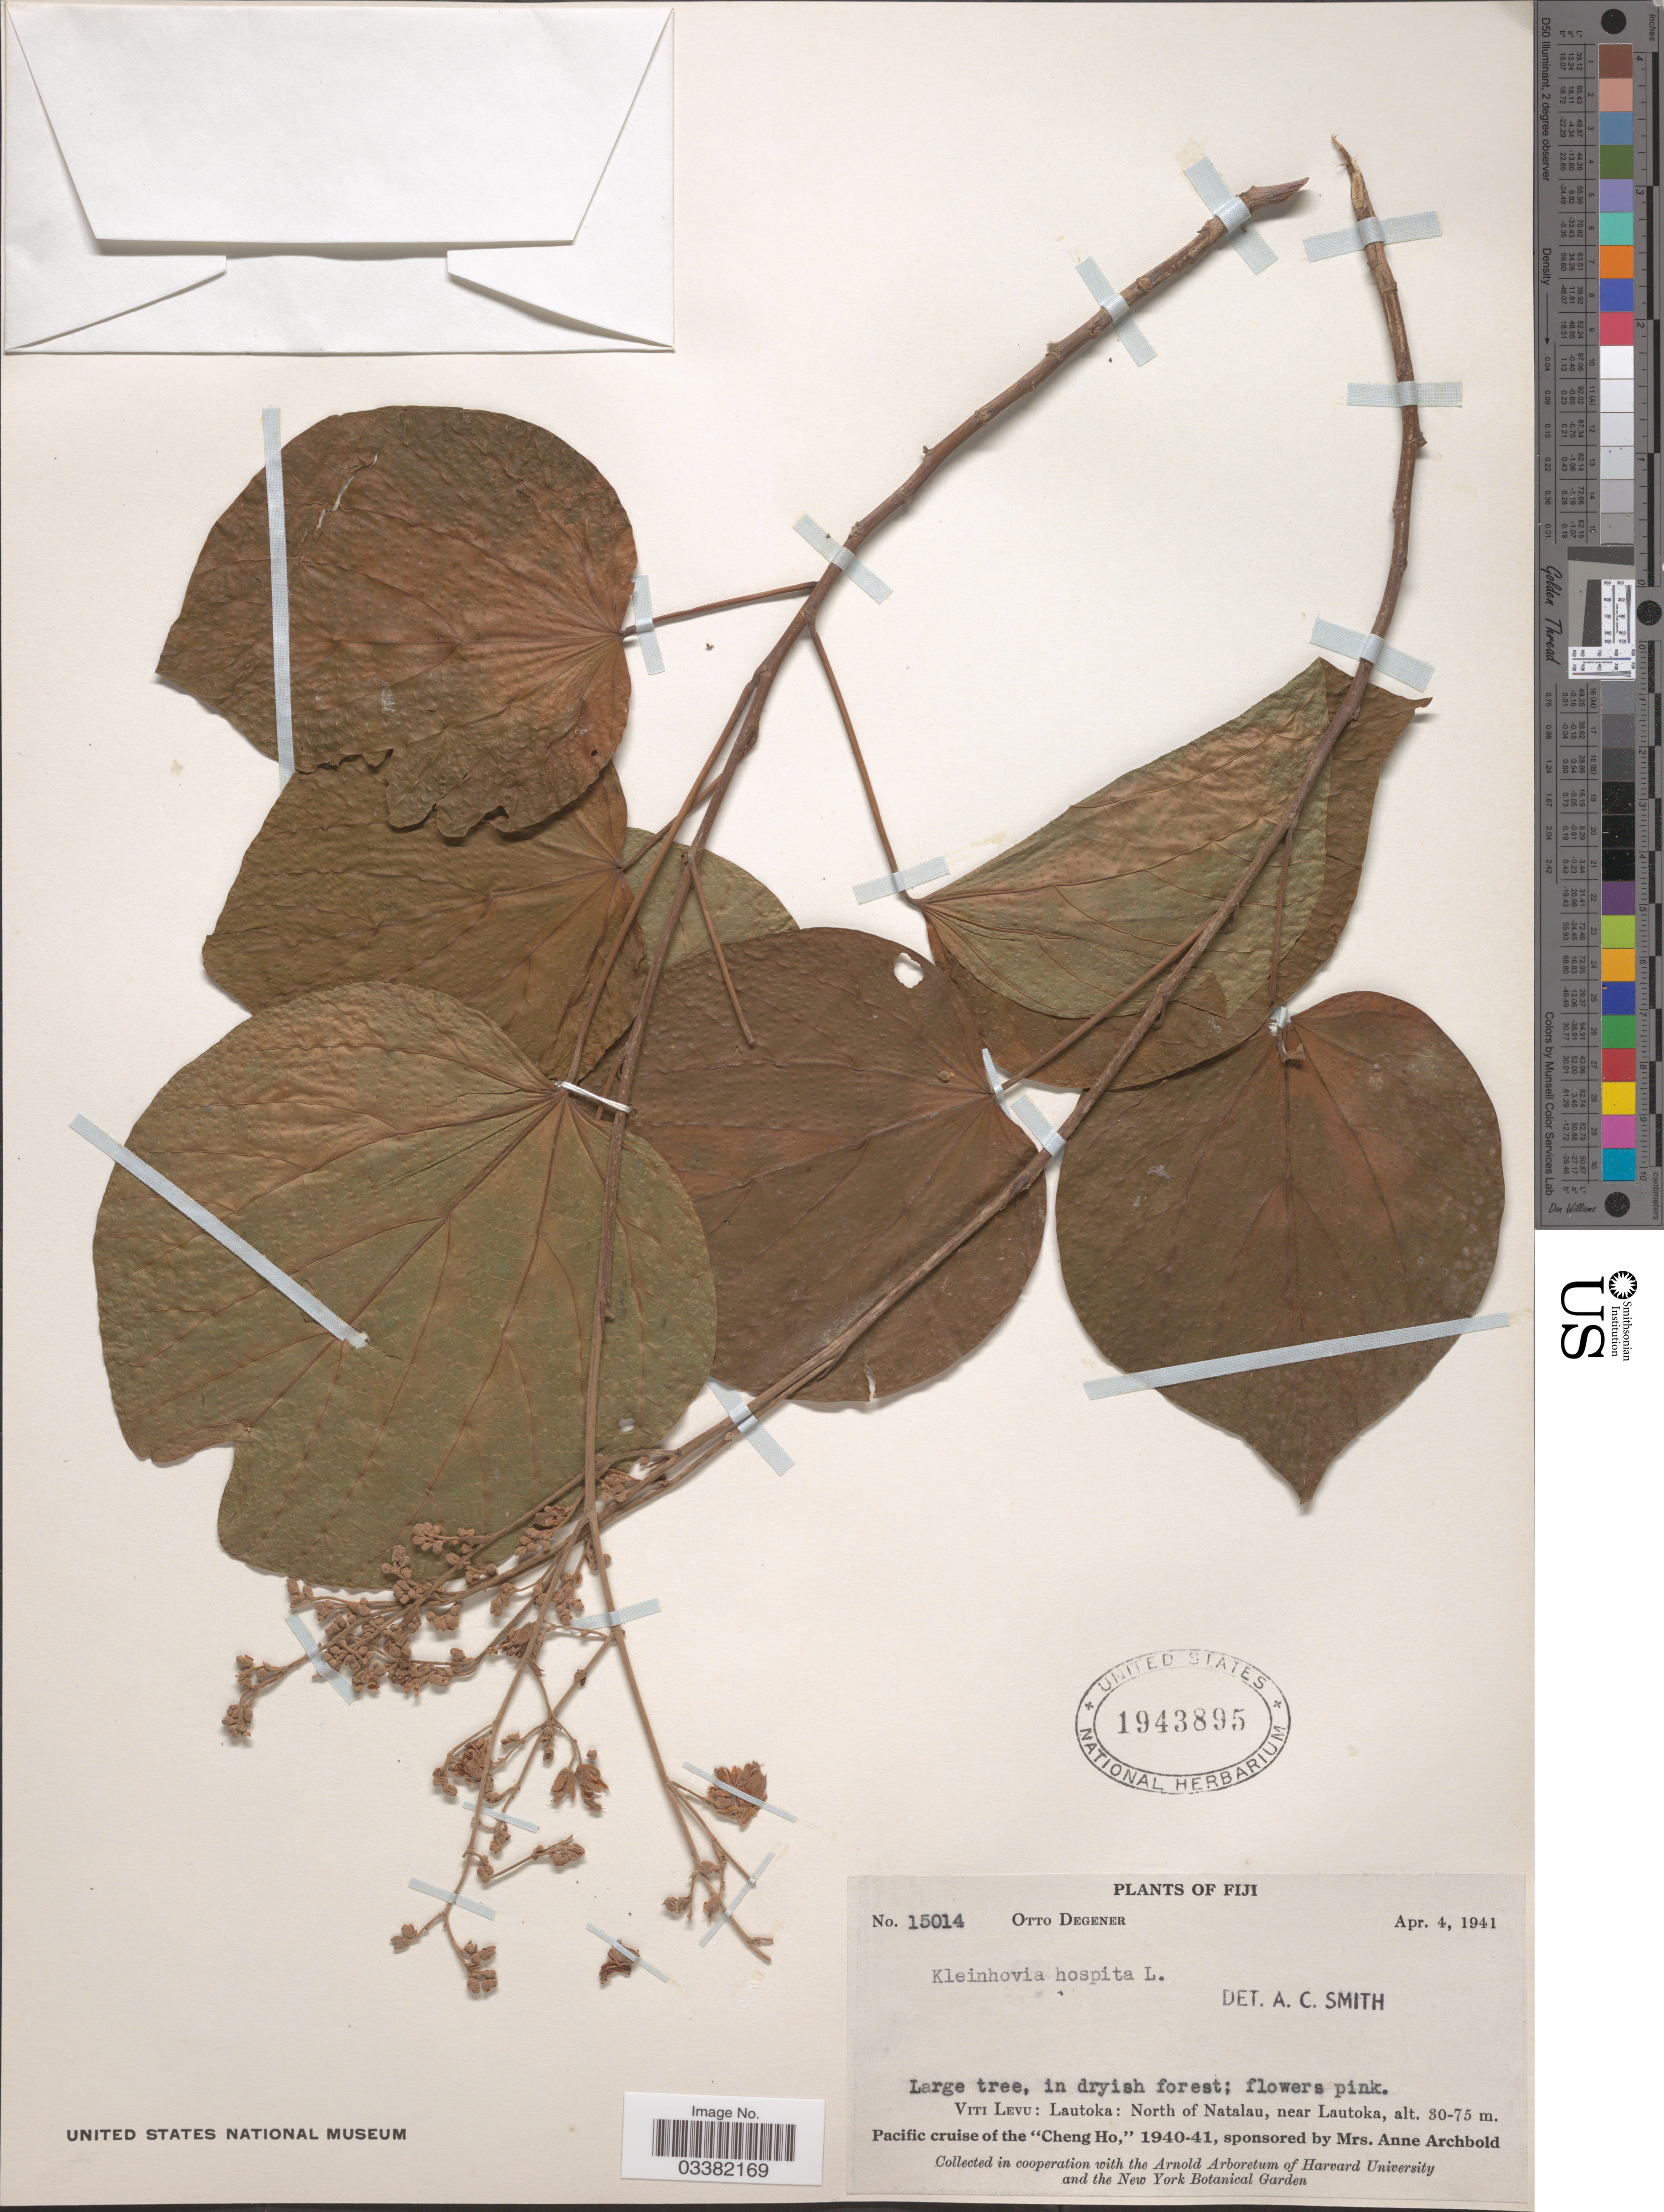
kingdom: Plantae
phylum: Tracheophyta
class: Magnoliopsida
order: Malvales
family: Malvaceae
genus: Kleinhovia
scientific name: Kleinhovia hospita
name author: L.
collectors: O. Degener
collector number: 15014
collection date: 1941-04-04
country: Fiji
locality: Viti Levu: Lautoka: North of Natalau, near Lautoka.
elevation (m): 30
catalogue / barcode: US 1943895